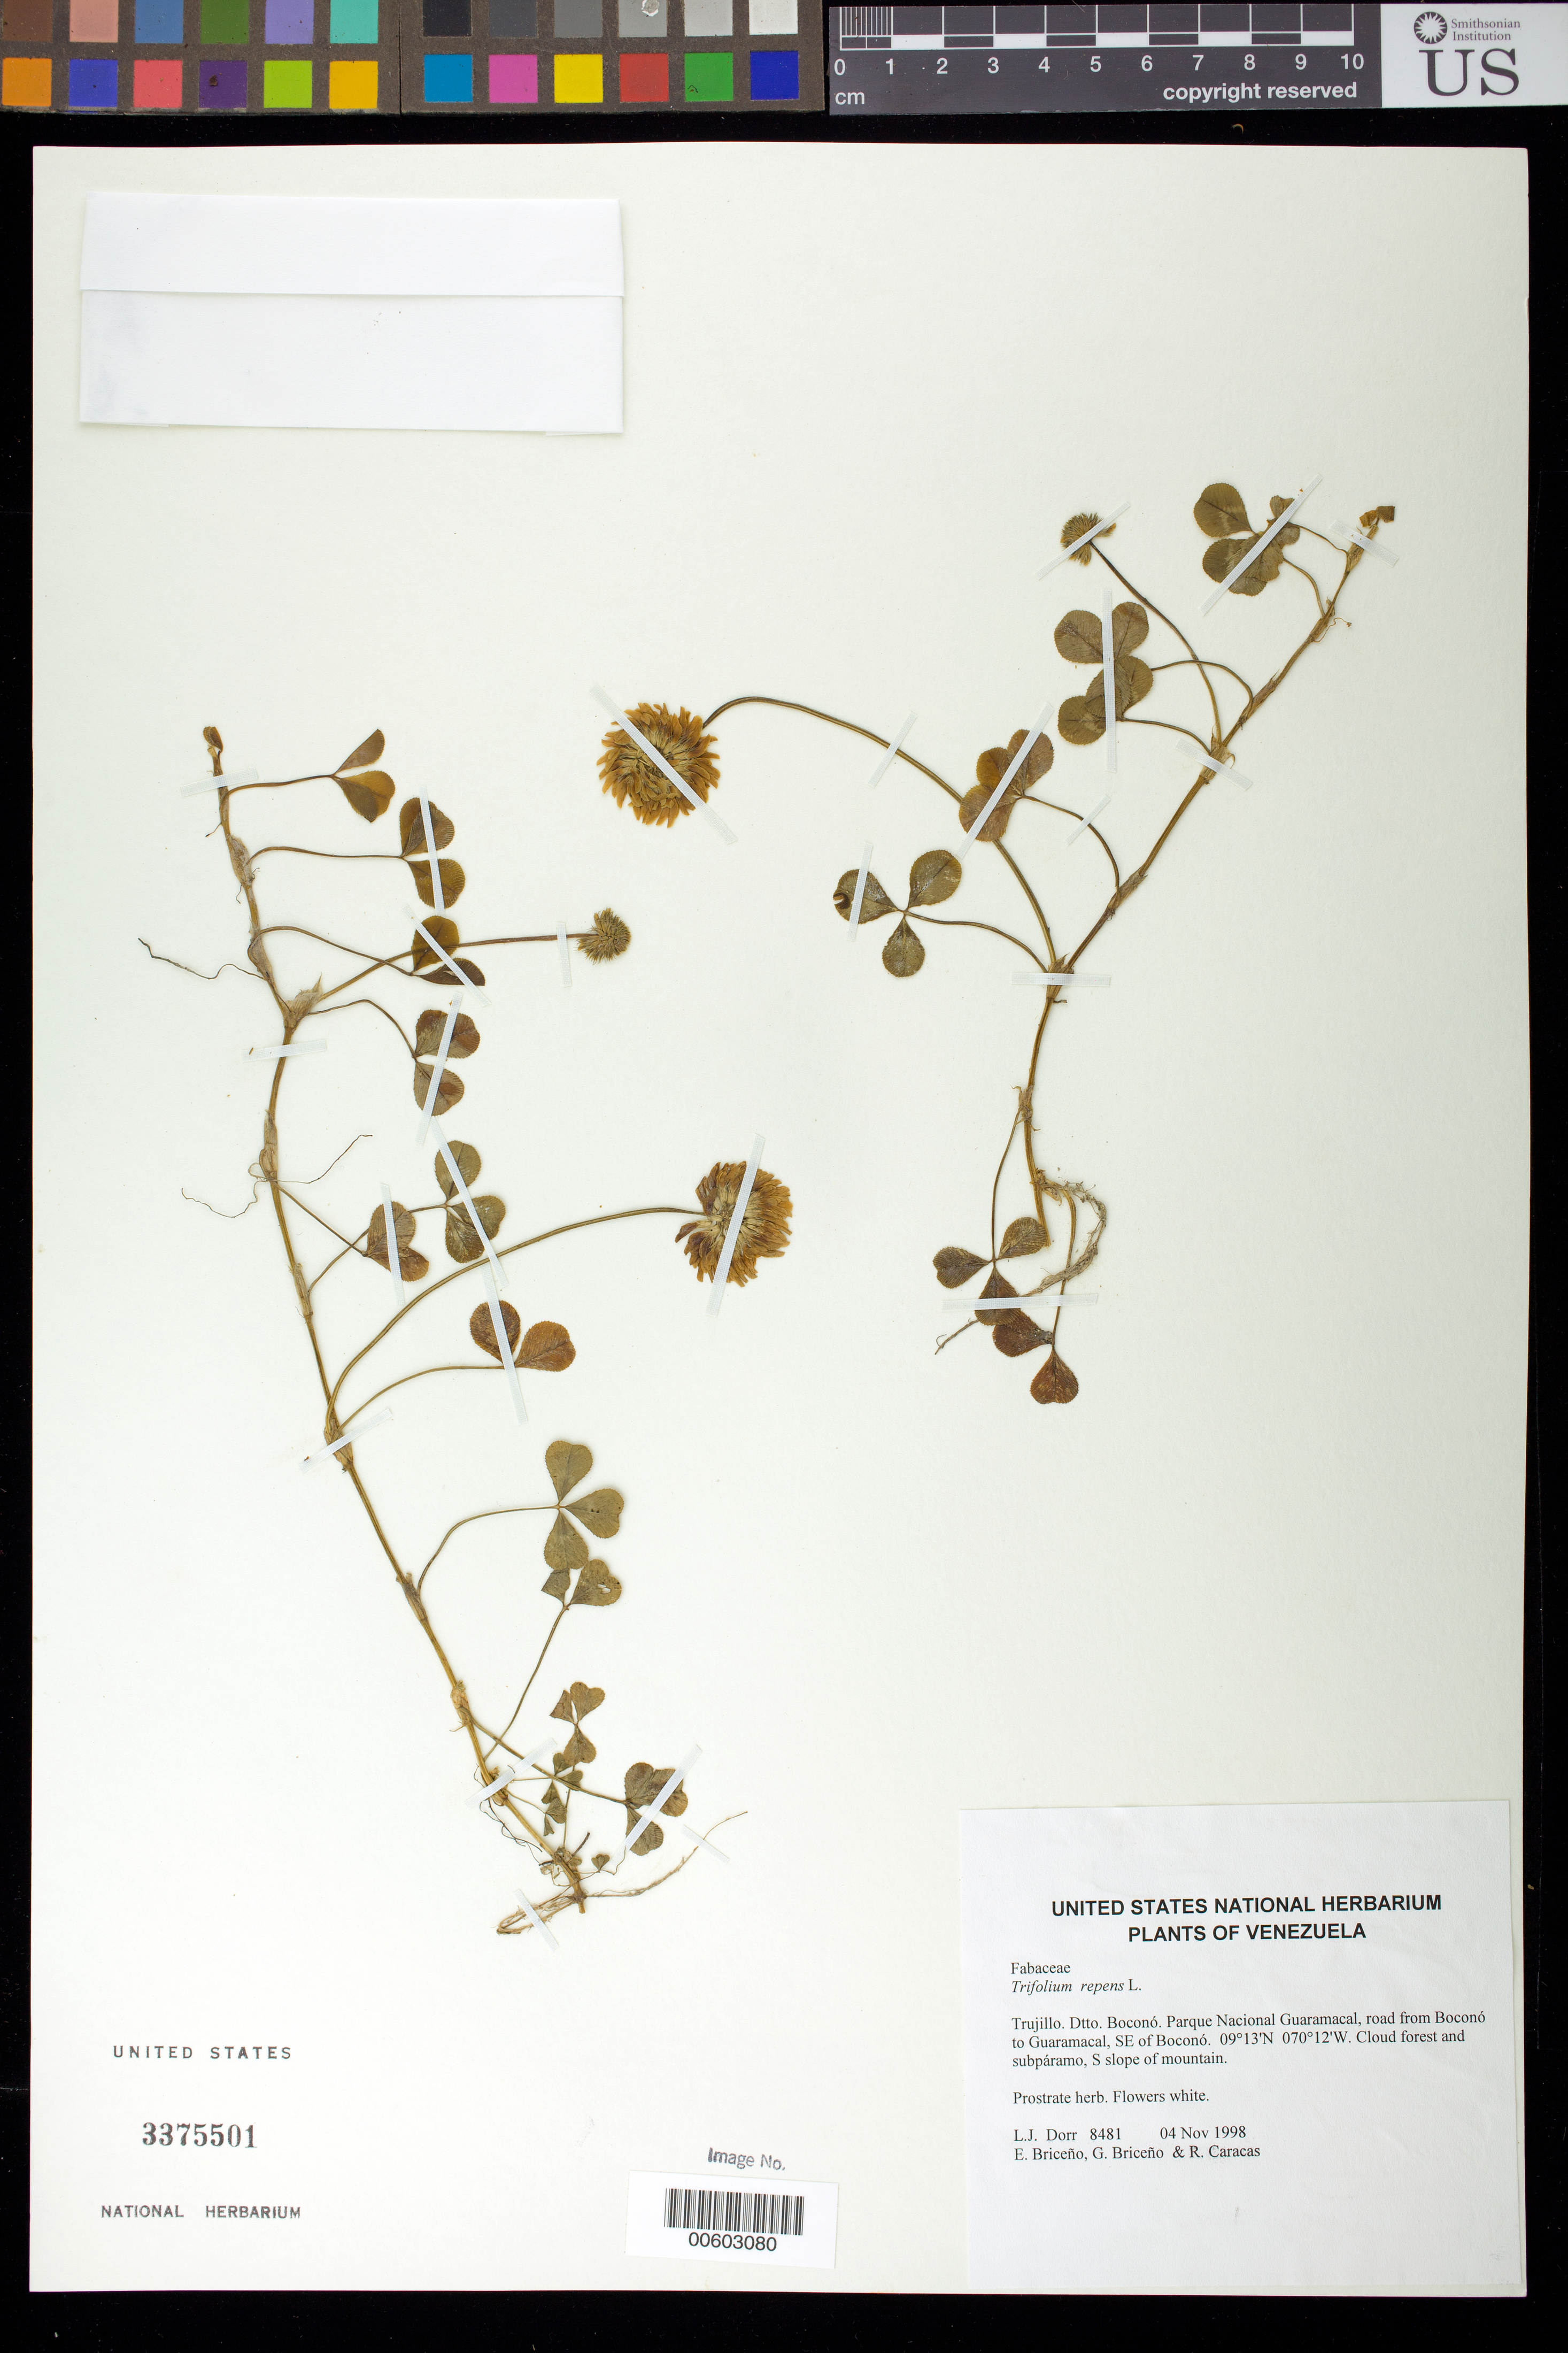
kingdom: Plantae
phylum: Tracheophyta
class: Magnoliopsida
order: Fabales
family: Fabaceae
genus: Trifolium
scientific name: Trifolium repens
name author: L.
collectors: L. J. Dorr, E. Briceño, G. Briceño & R. Caracas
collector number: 8481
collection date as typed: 04 Nov 1998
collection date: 1998-11-04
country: Venezuela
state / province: Trujillo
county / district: Boconó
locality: Parque Nacional Guaramacal, road from Boconó to Guaramacal, SE of Boconó.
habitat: Cloud forest and subpáramo, S slope of mountain.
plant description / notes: MO, NY, PORT, US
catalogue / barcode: US 3375501